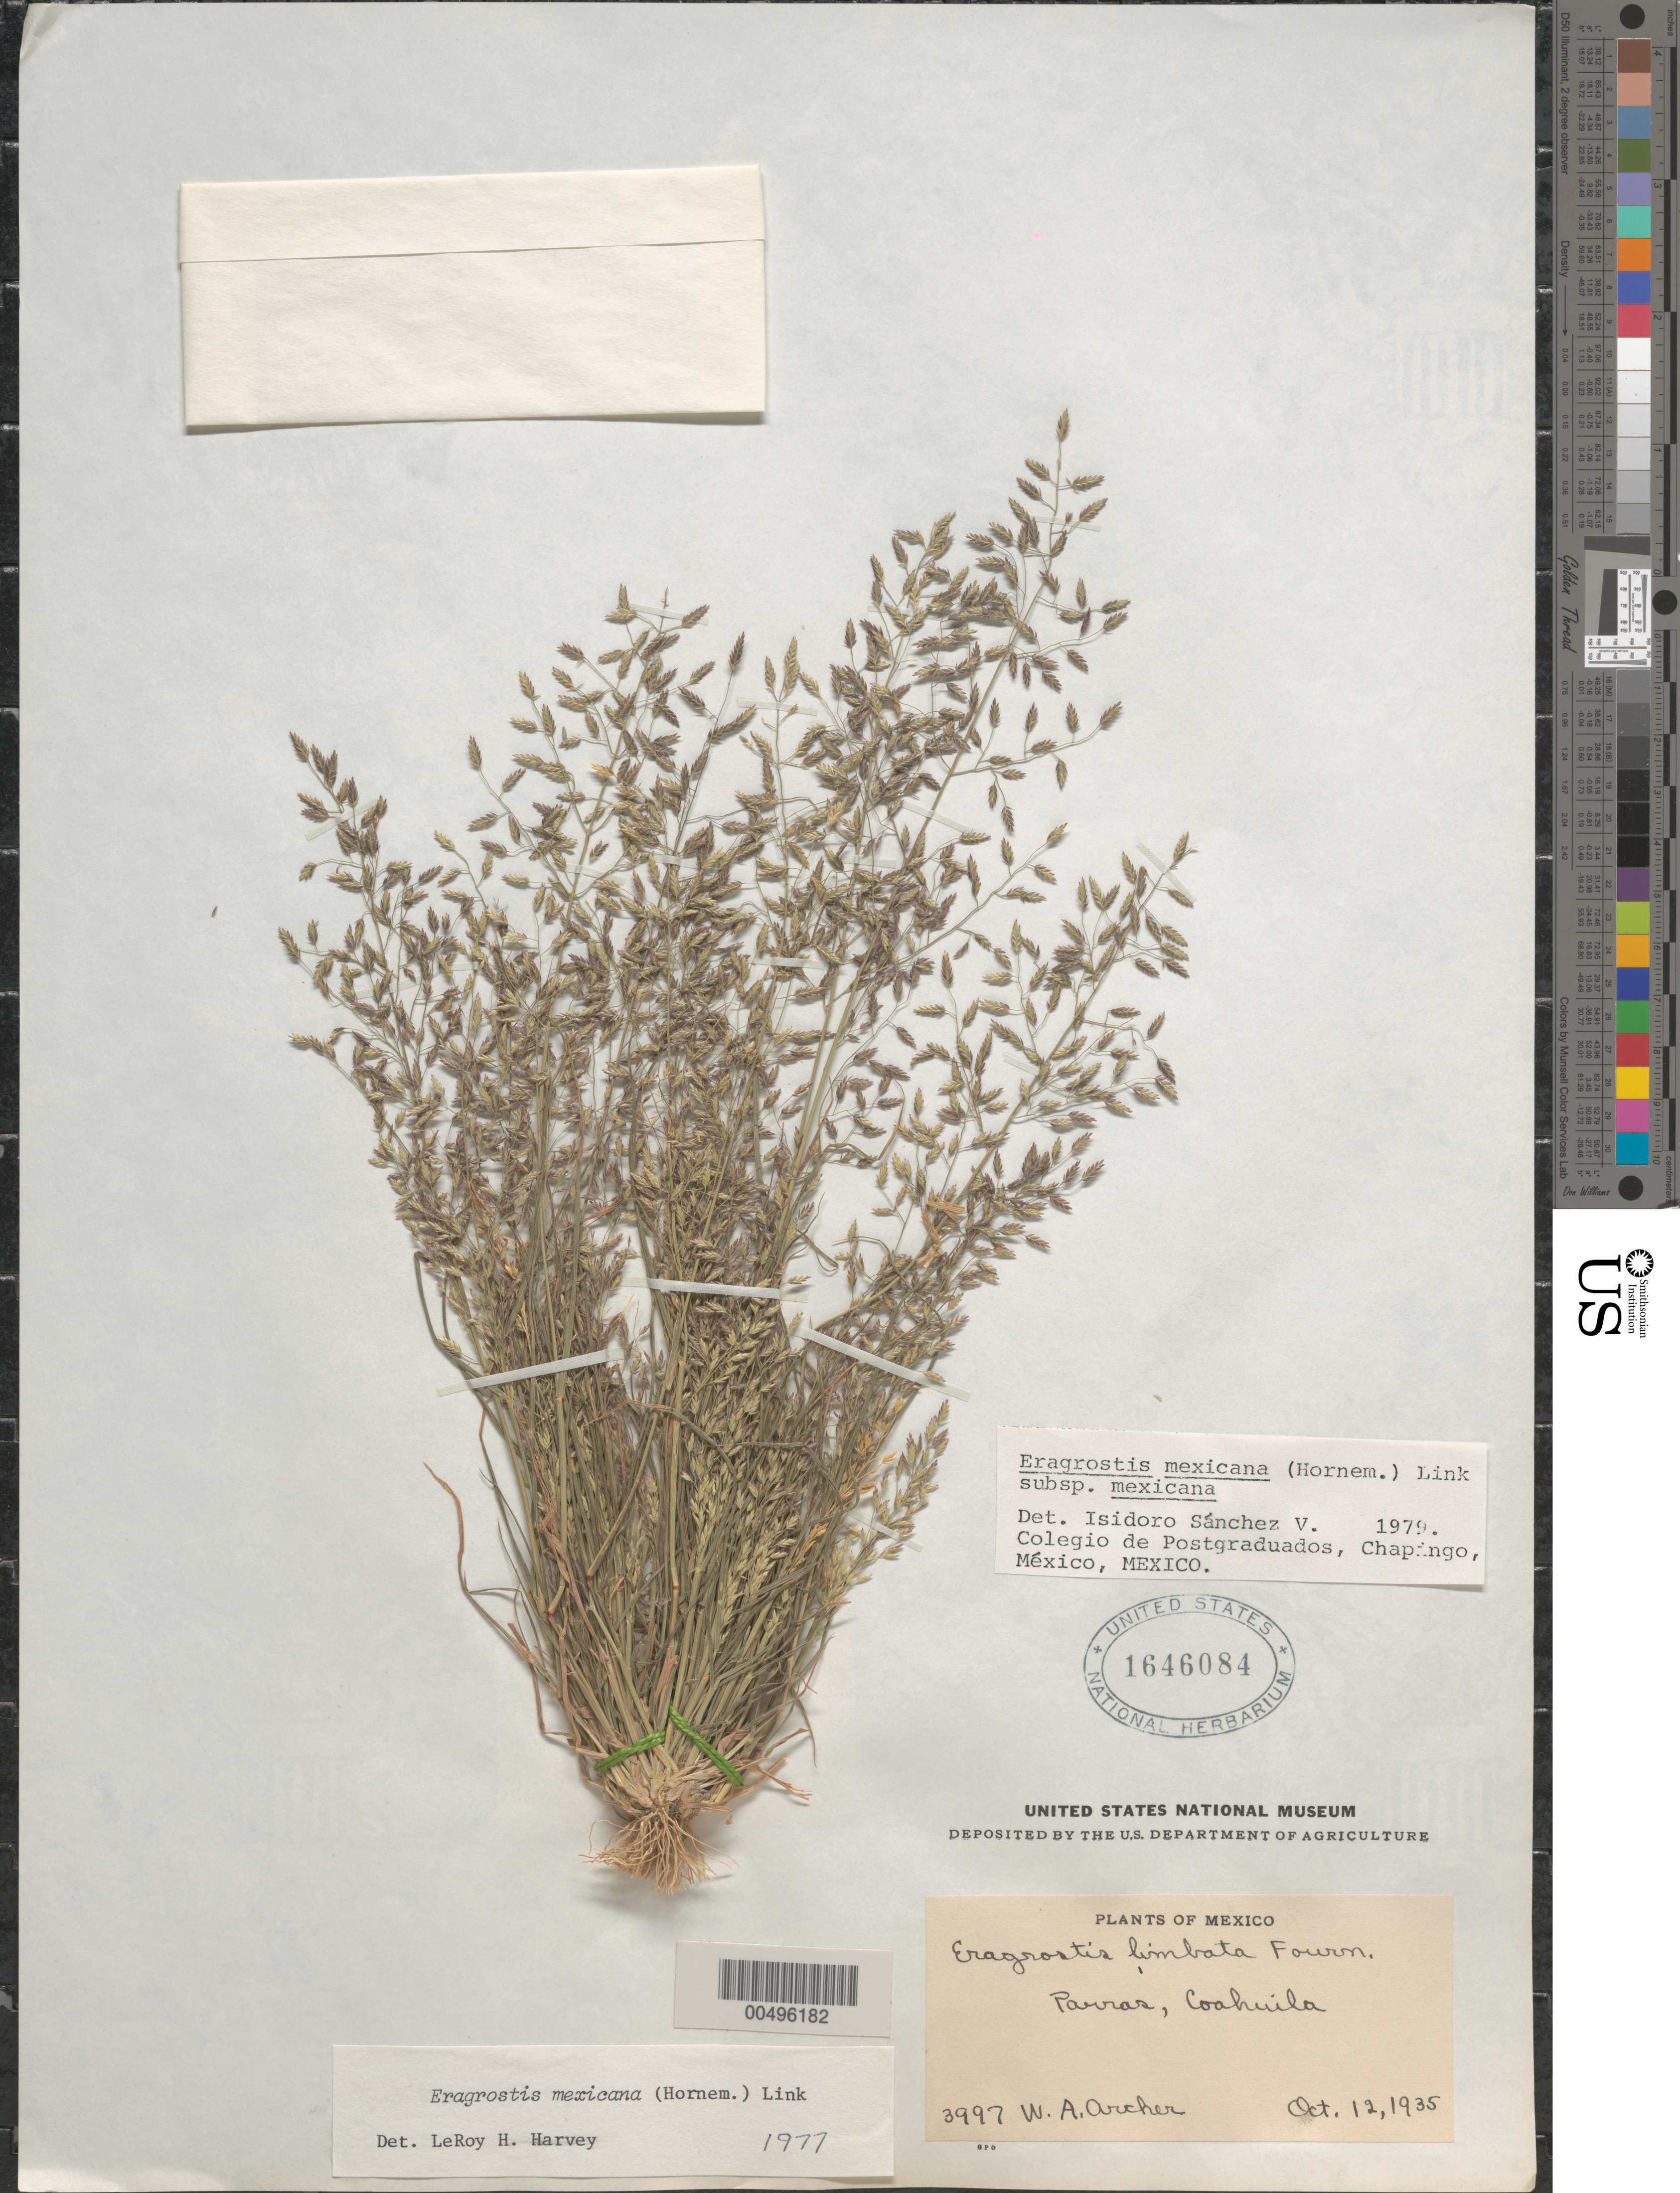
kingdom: Plantae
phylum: Tracheophyta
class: Liliopsida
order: Poales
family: Poaceae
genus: Eragrostis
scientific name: Eragrostis mexicana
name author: (Hornem.) Link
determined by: Sánchez Vega, I. M.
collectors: W. A. Archer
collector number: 3997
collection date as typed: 12 Oct 1935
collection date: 1935-10-12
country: Mexico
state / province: Coahuila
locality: Parras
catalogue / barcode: US 1640684